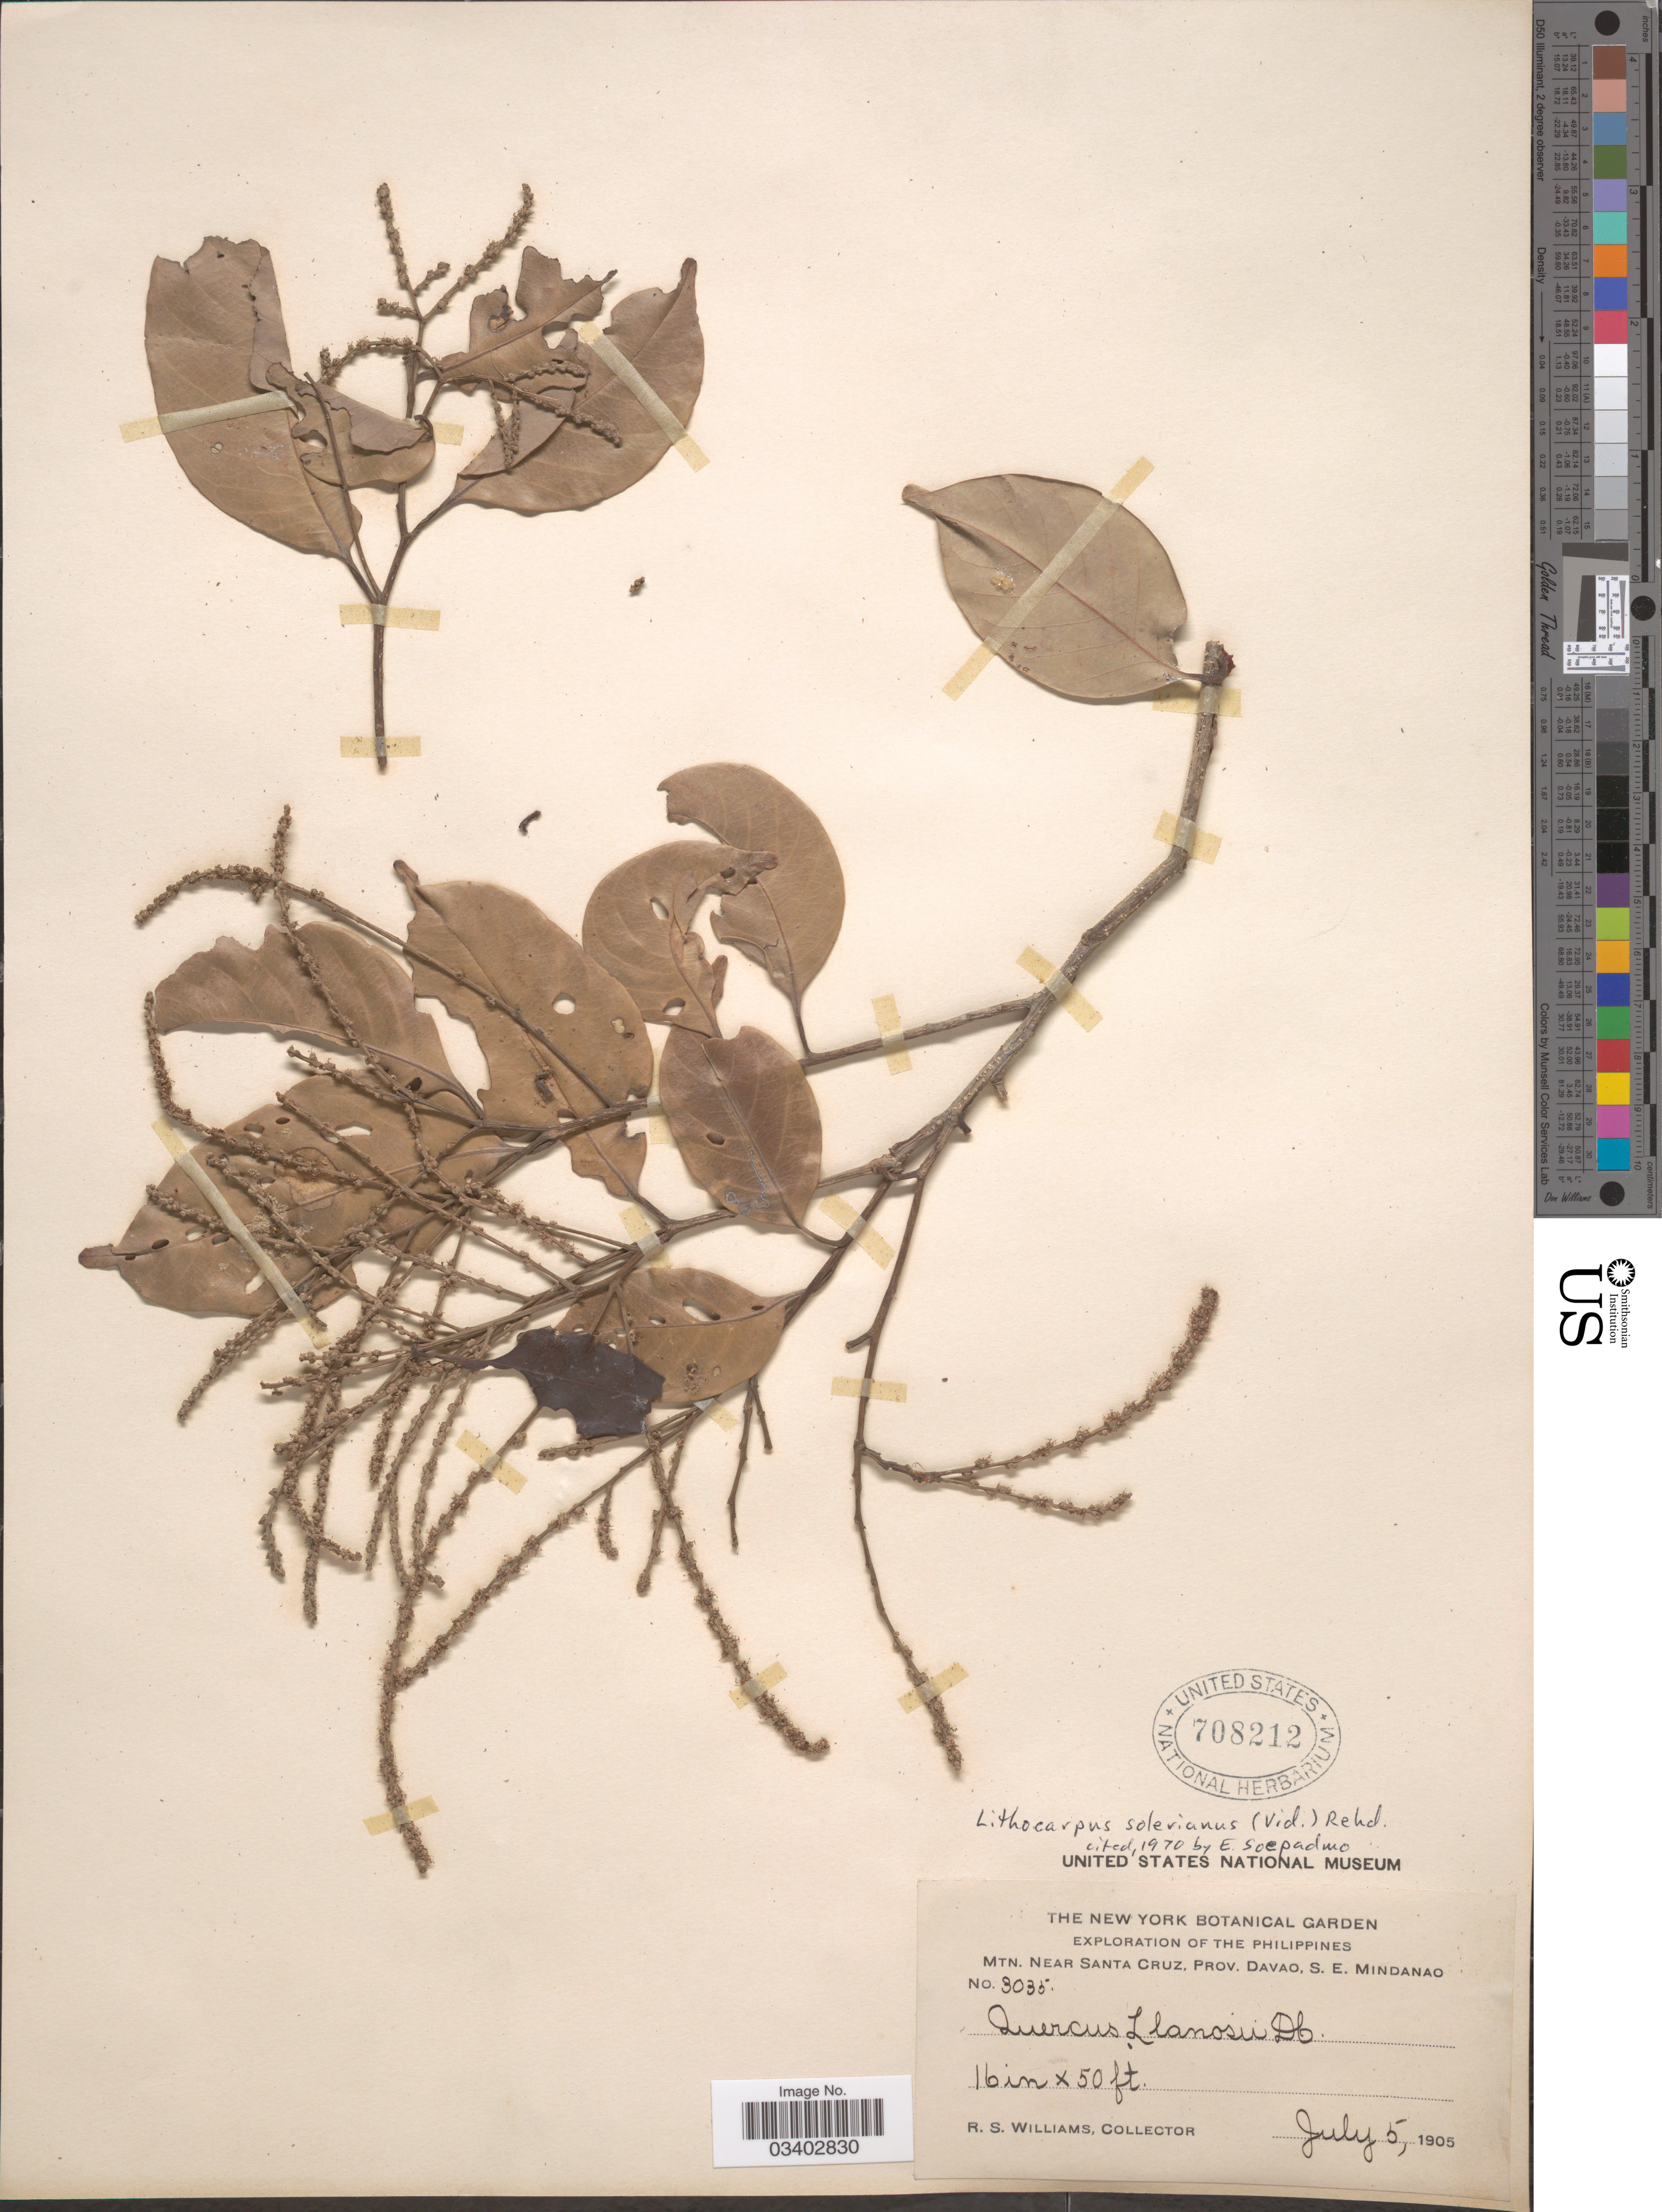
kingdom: Plantae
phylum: Tracheophyta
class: Magnoliopsida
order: Fagales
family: Fagaceae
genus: Lithocarpus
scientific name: Lithocarpus solerianus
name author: (Vidal) Rehder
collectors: R. S. Williams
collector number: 3035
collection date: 1905-07-05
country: Philippines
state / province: Davao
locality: Mtn. Near Santa Cruz, Prov. Davao, S. E. Mindanao.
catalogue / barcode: US 708212